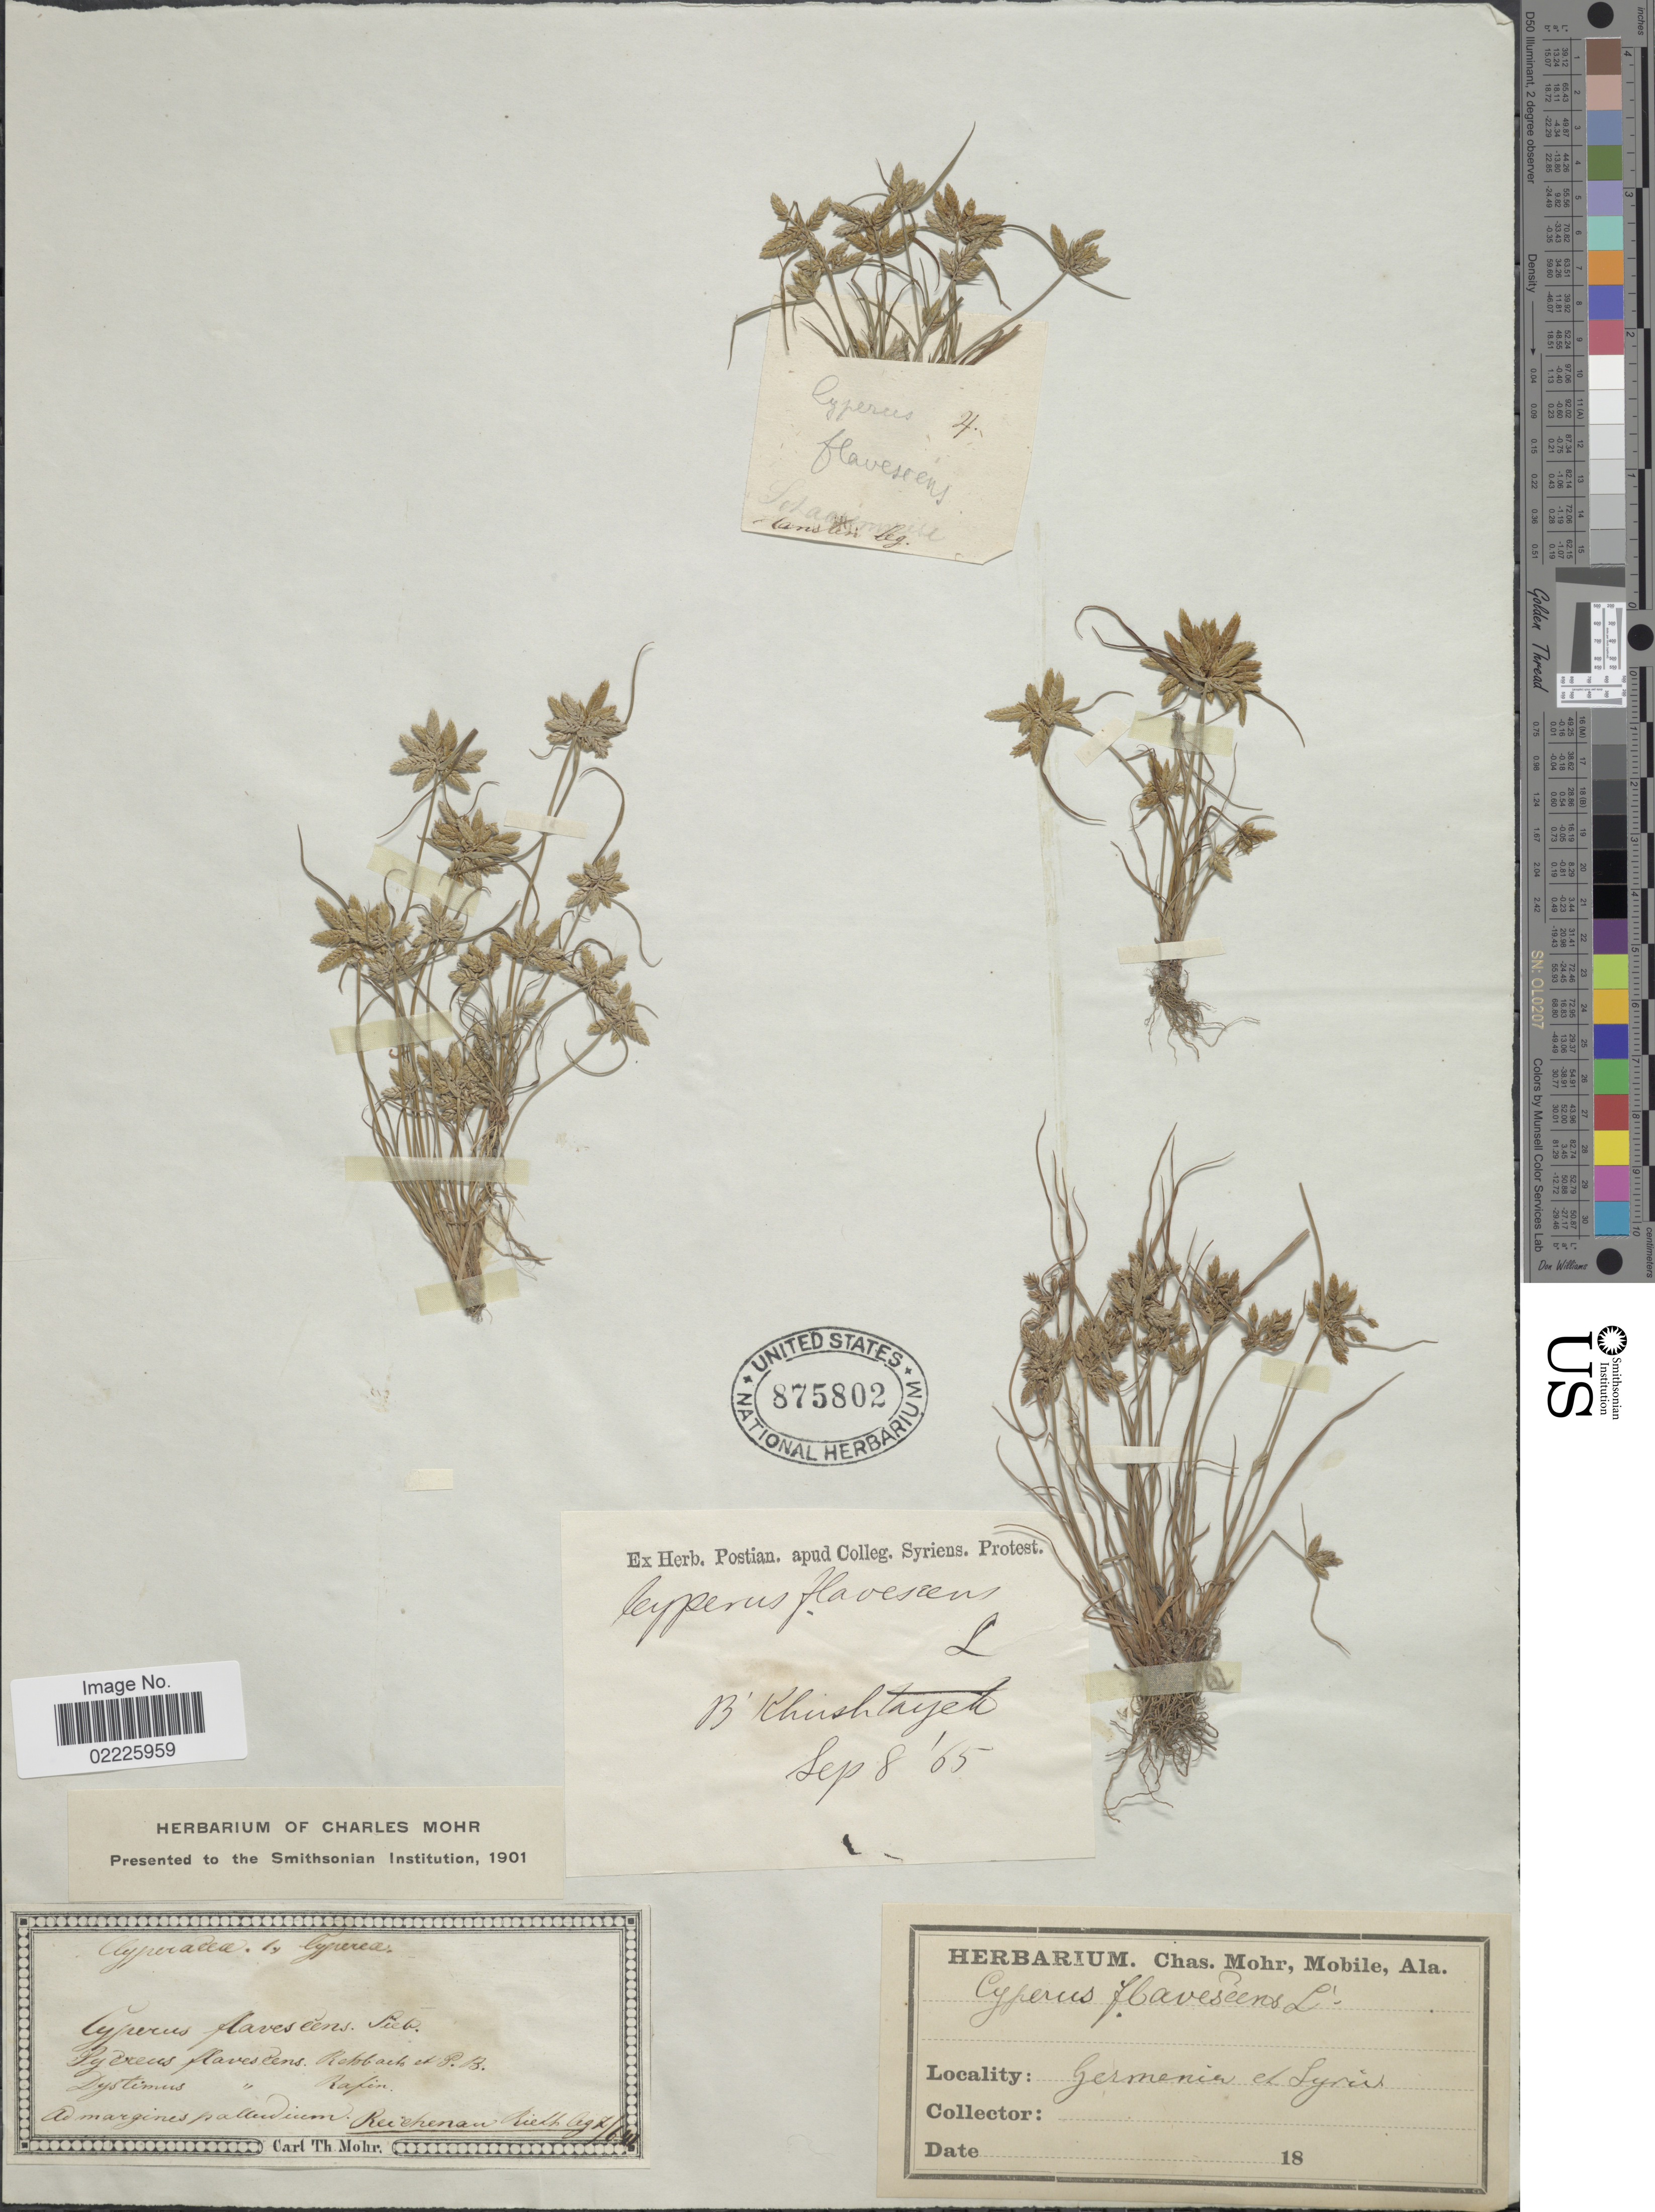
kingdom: Plantae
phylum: Tracheophyta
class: Liliopsida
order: Poales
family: Cyperaceae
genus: Cyperus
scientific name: Cyperus flavescens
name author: L.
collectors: ex herb. Postian. apud Colleg. Syriens. Protest. USE "Fannie P. A. Shepard" (10308853) AS PRIMARY COLLECTOR INSTEAD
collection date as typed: Transcribed d/m/y: 8/9/65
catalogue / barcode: US 875802-2